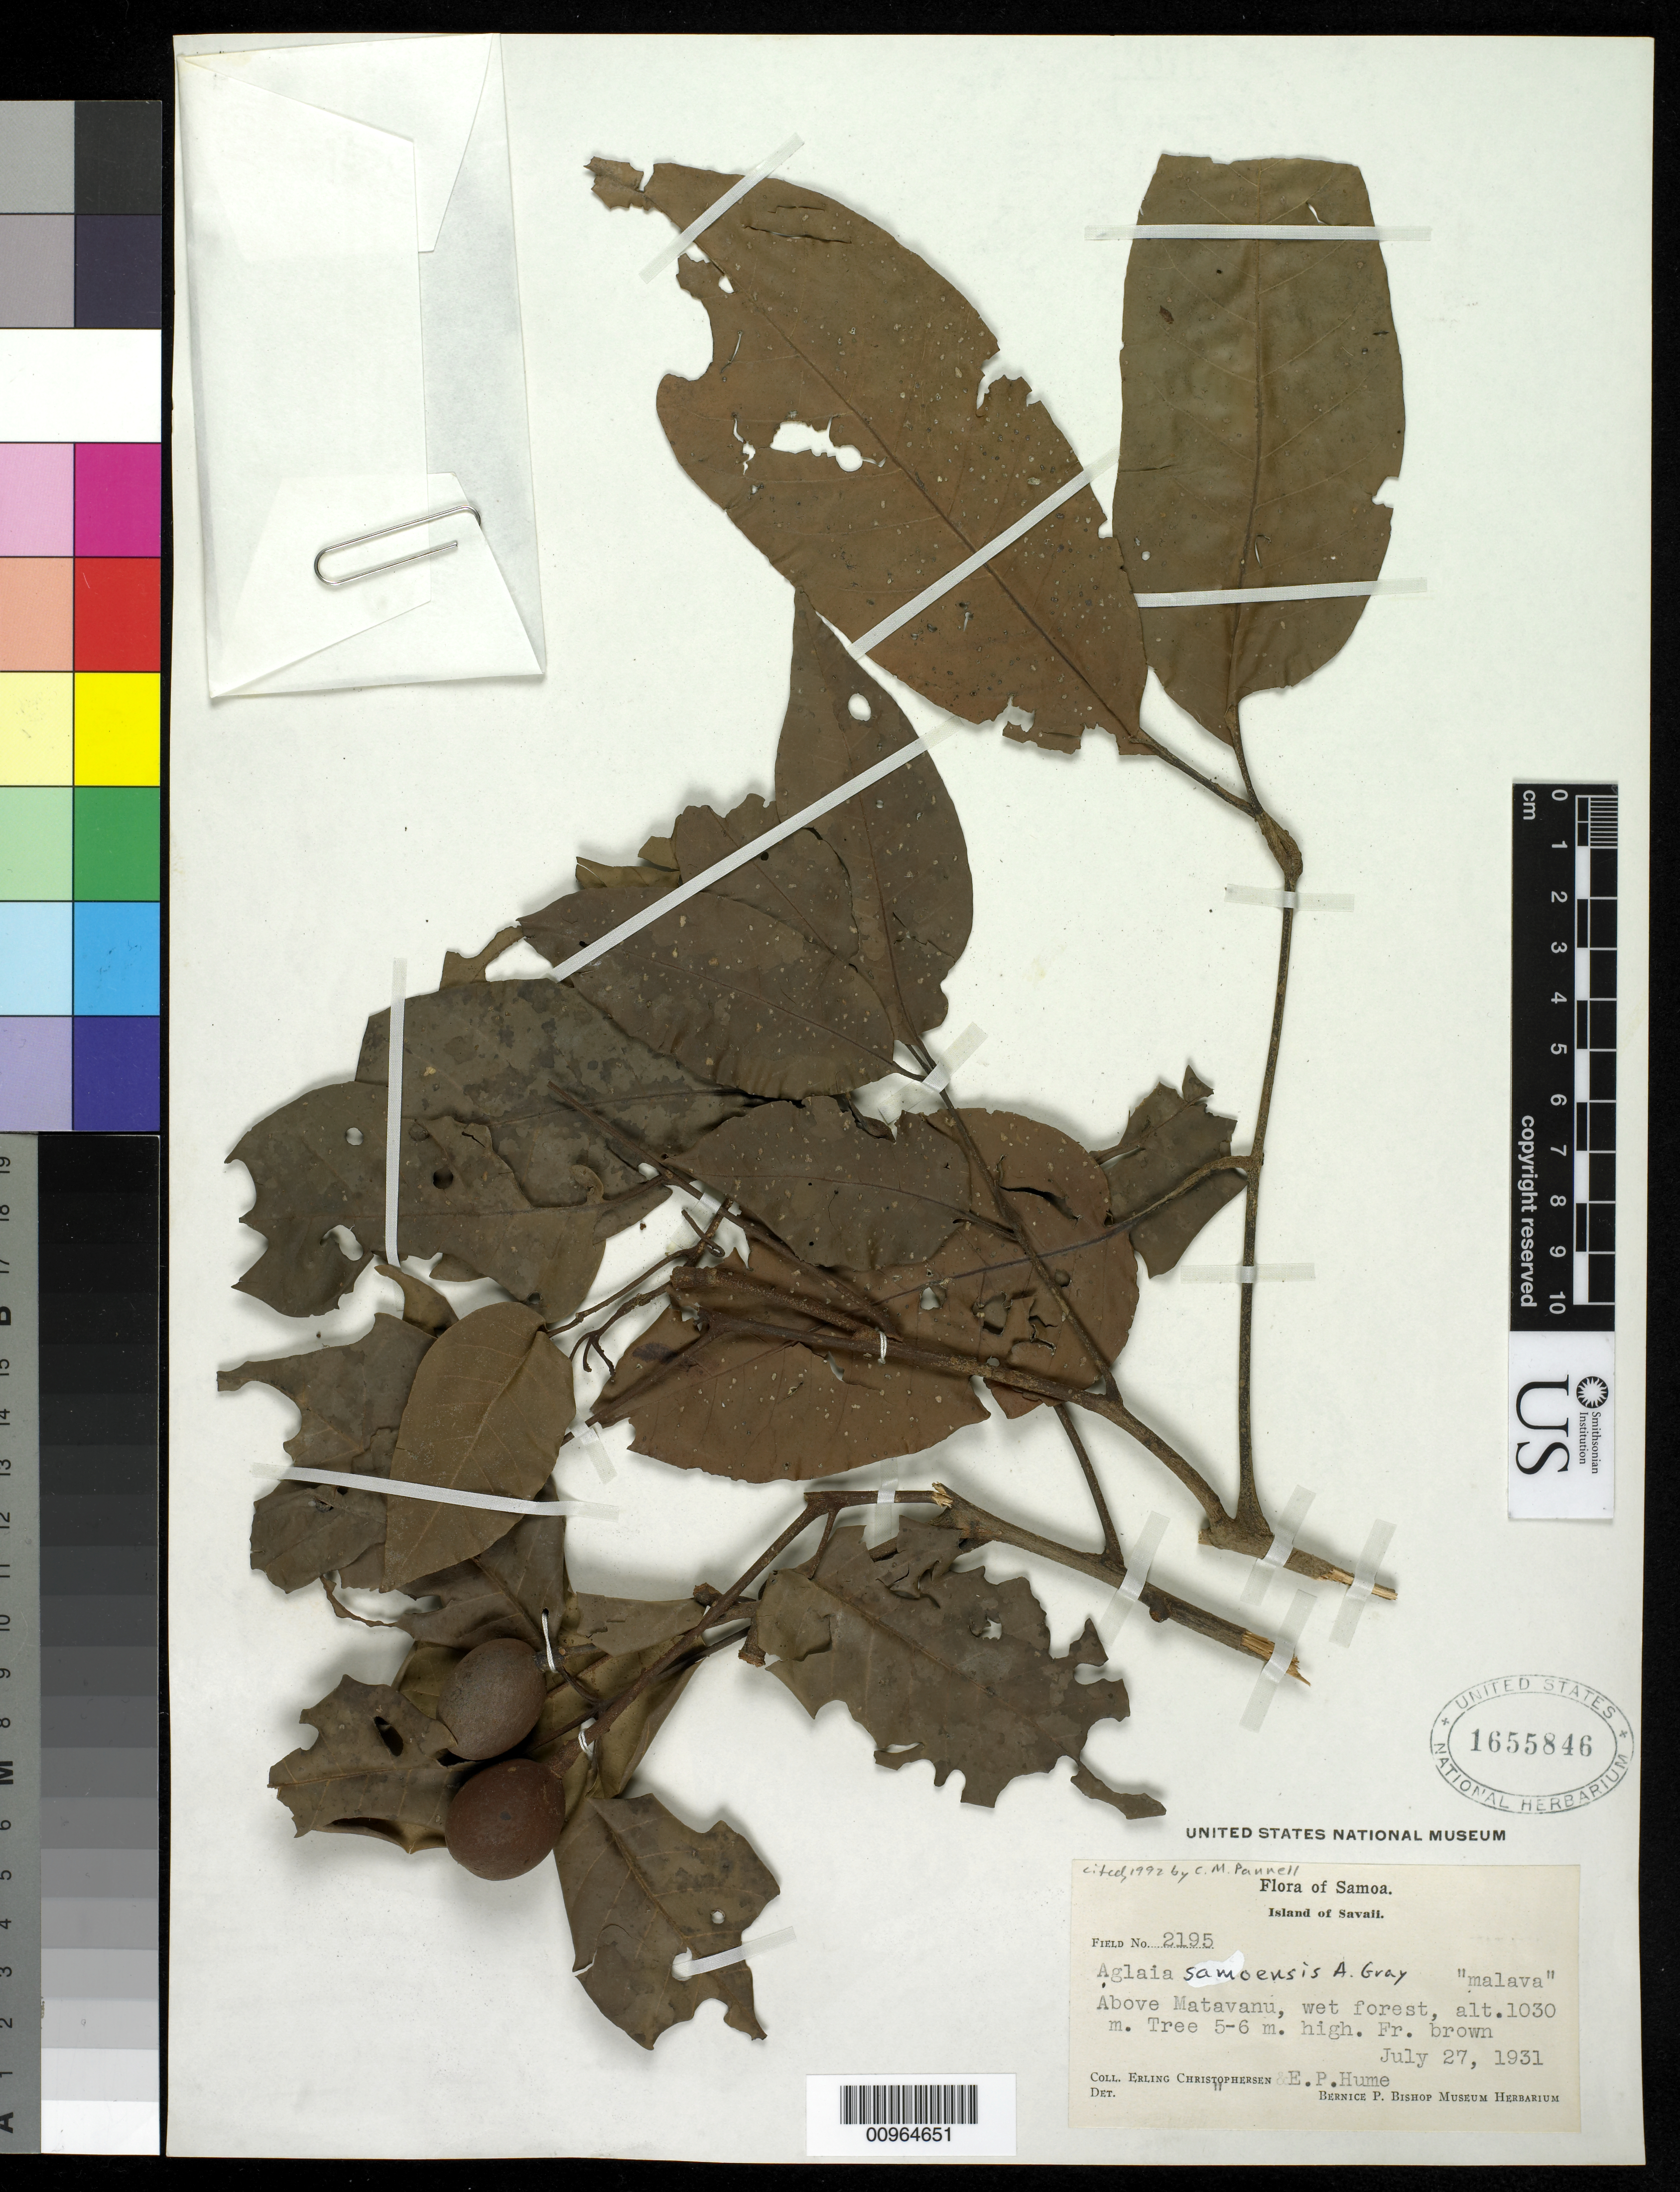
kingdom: Plantae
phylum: Tracheophyta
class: Magnoliopsida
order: Sapindales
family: Meliaceae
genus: Aglaia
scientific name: Aglaia samoensis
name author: A. Gray in Wilkes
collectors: E. Christophersen & E. Hume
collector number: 2195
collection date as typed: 27 Jul 1931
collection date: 1931-07-27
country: Samoa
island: Savai'i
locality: Above Matavanu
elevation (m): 1030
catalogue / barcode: US 1655846